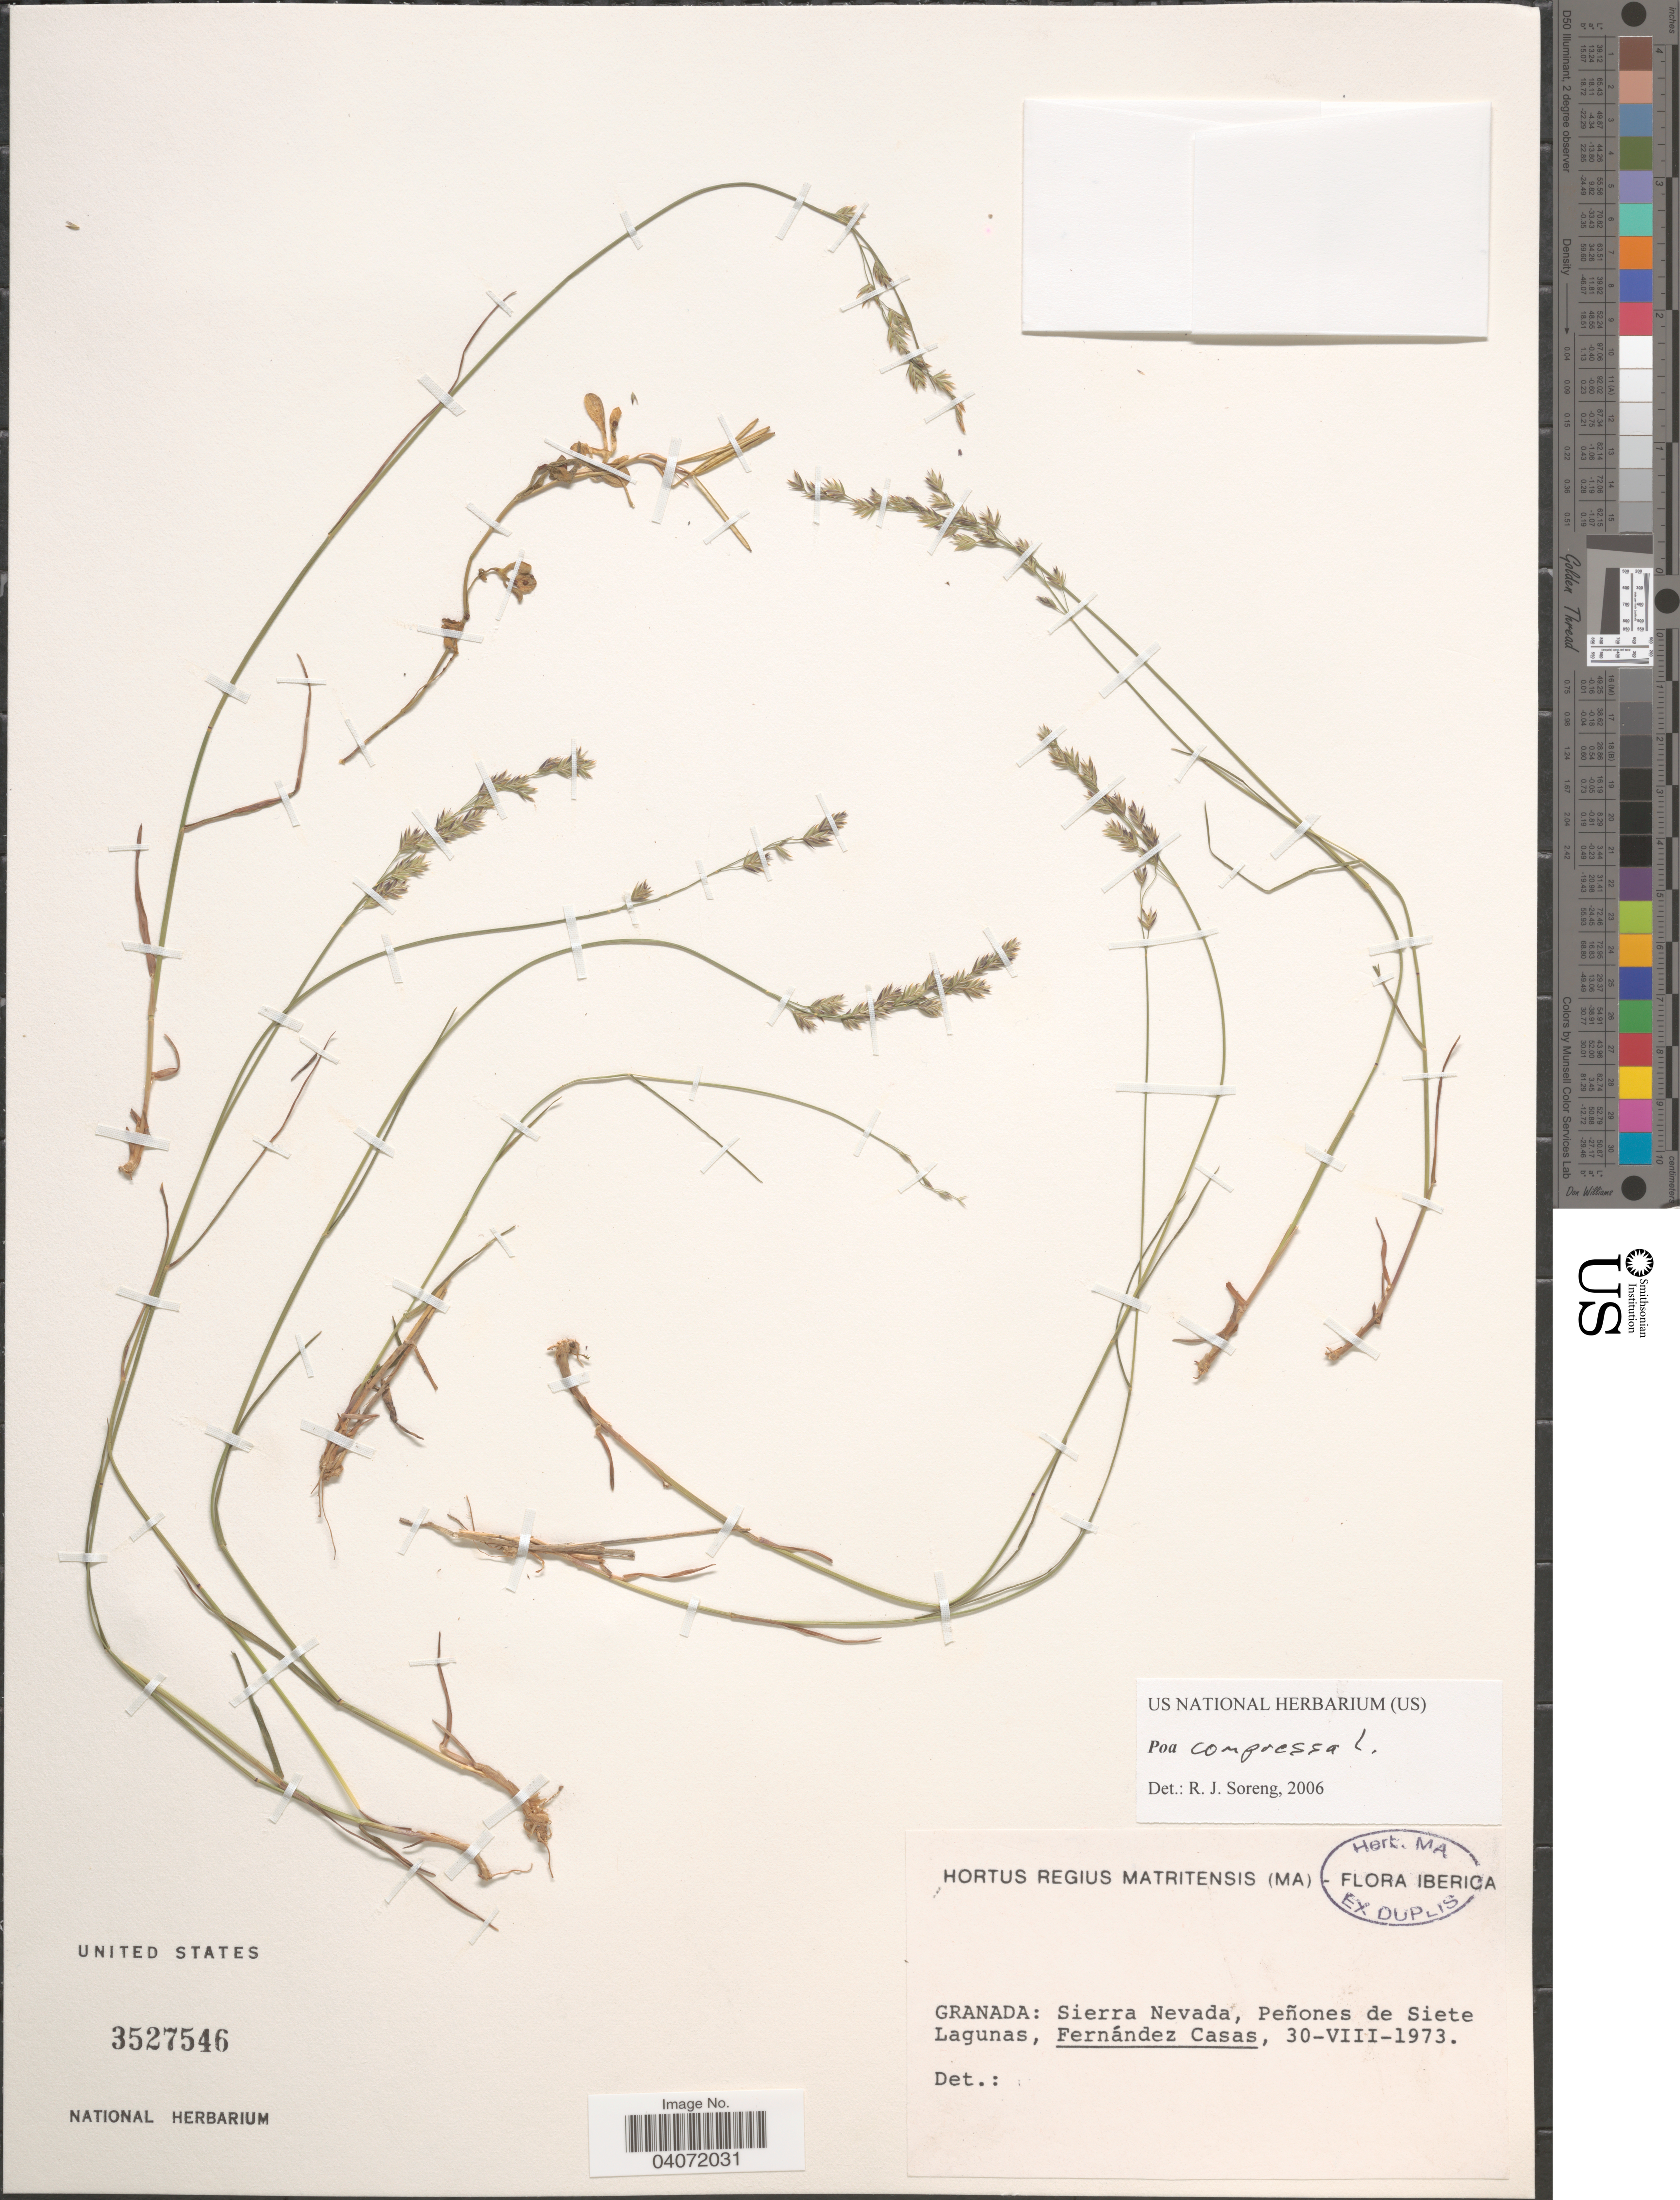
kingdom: Plantae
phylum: Tracheophyta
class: Liliopsida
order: Poales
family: Poaceae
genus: Poa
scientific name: Poa compressa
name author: L.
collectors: F. Casas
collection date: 1973-08-30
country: Grenada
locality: Sierra Nevada, Peñones de Siete Lagunas.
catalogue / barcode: US 3527546